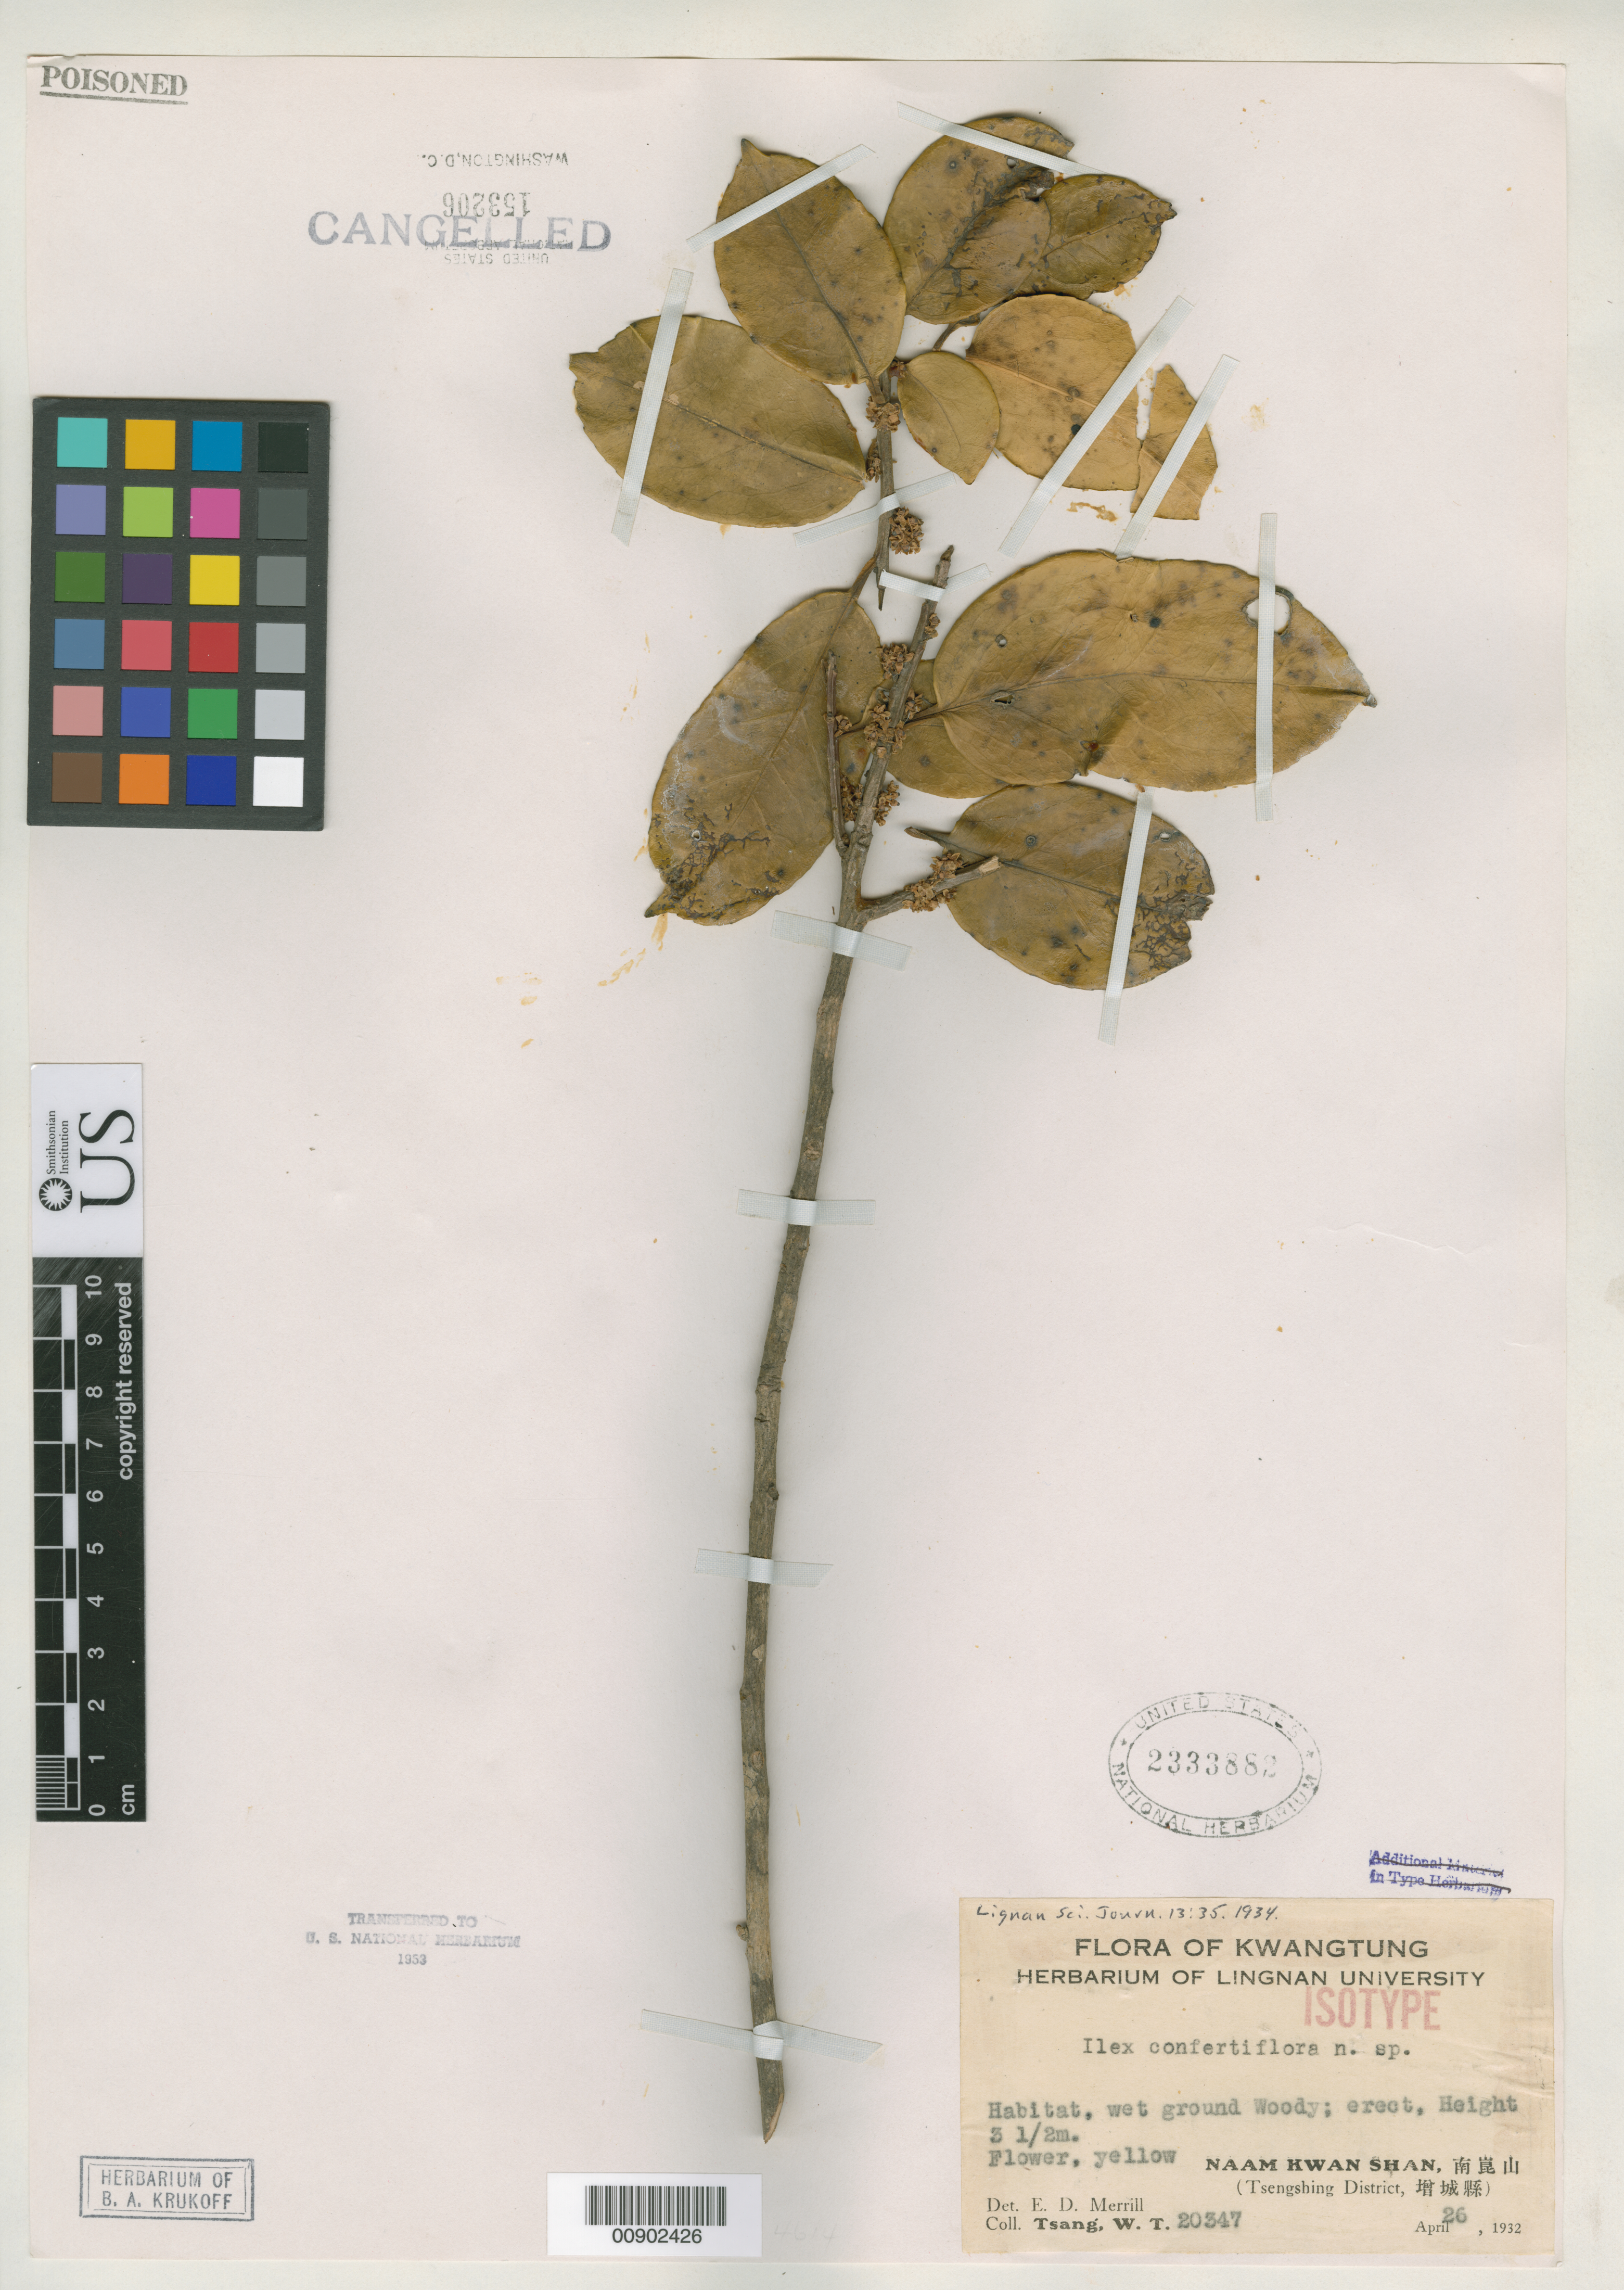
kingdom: Plantae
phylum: Tracheophyta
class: Magnoliopsida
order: Aquifoliales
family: Aquifoliaceae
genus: Ilex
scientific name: Ilex confertiflora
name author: Merr.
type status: Isotype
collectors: W. T. Tsang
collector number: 20347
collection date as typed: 26 Apr 1932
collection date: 1932-04-26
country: China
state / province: Guangdong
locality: Naam Kwan Shan, Tsengshing District.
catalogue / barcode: US 2333882